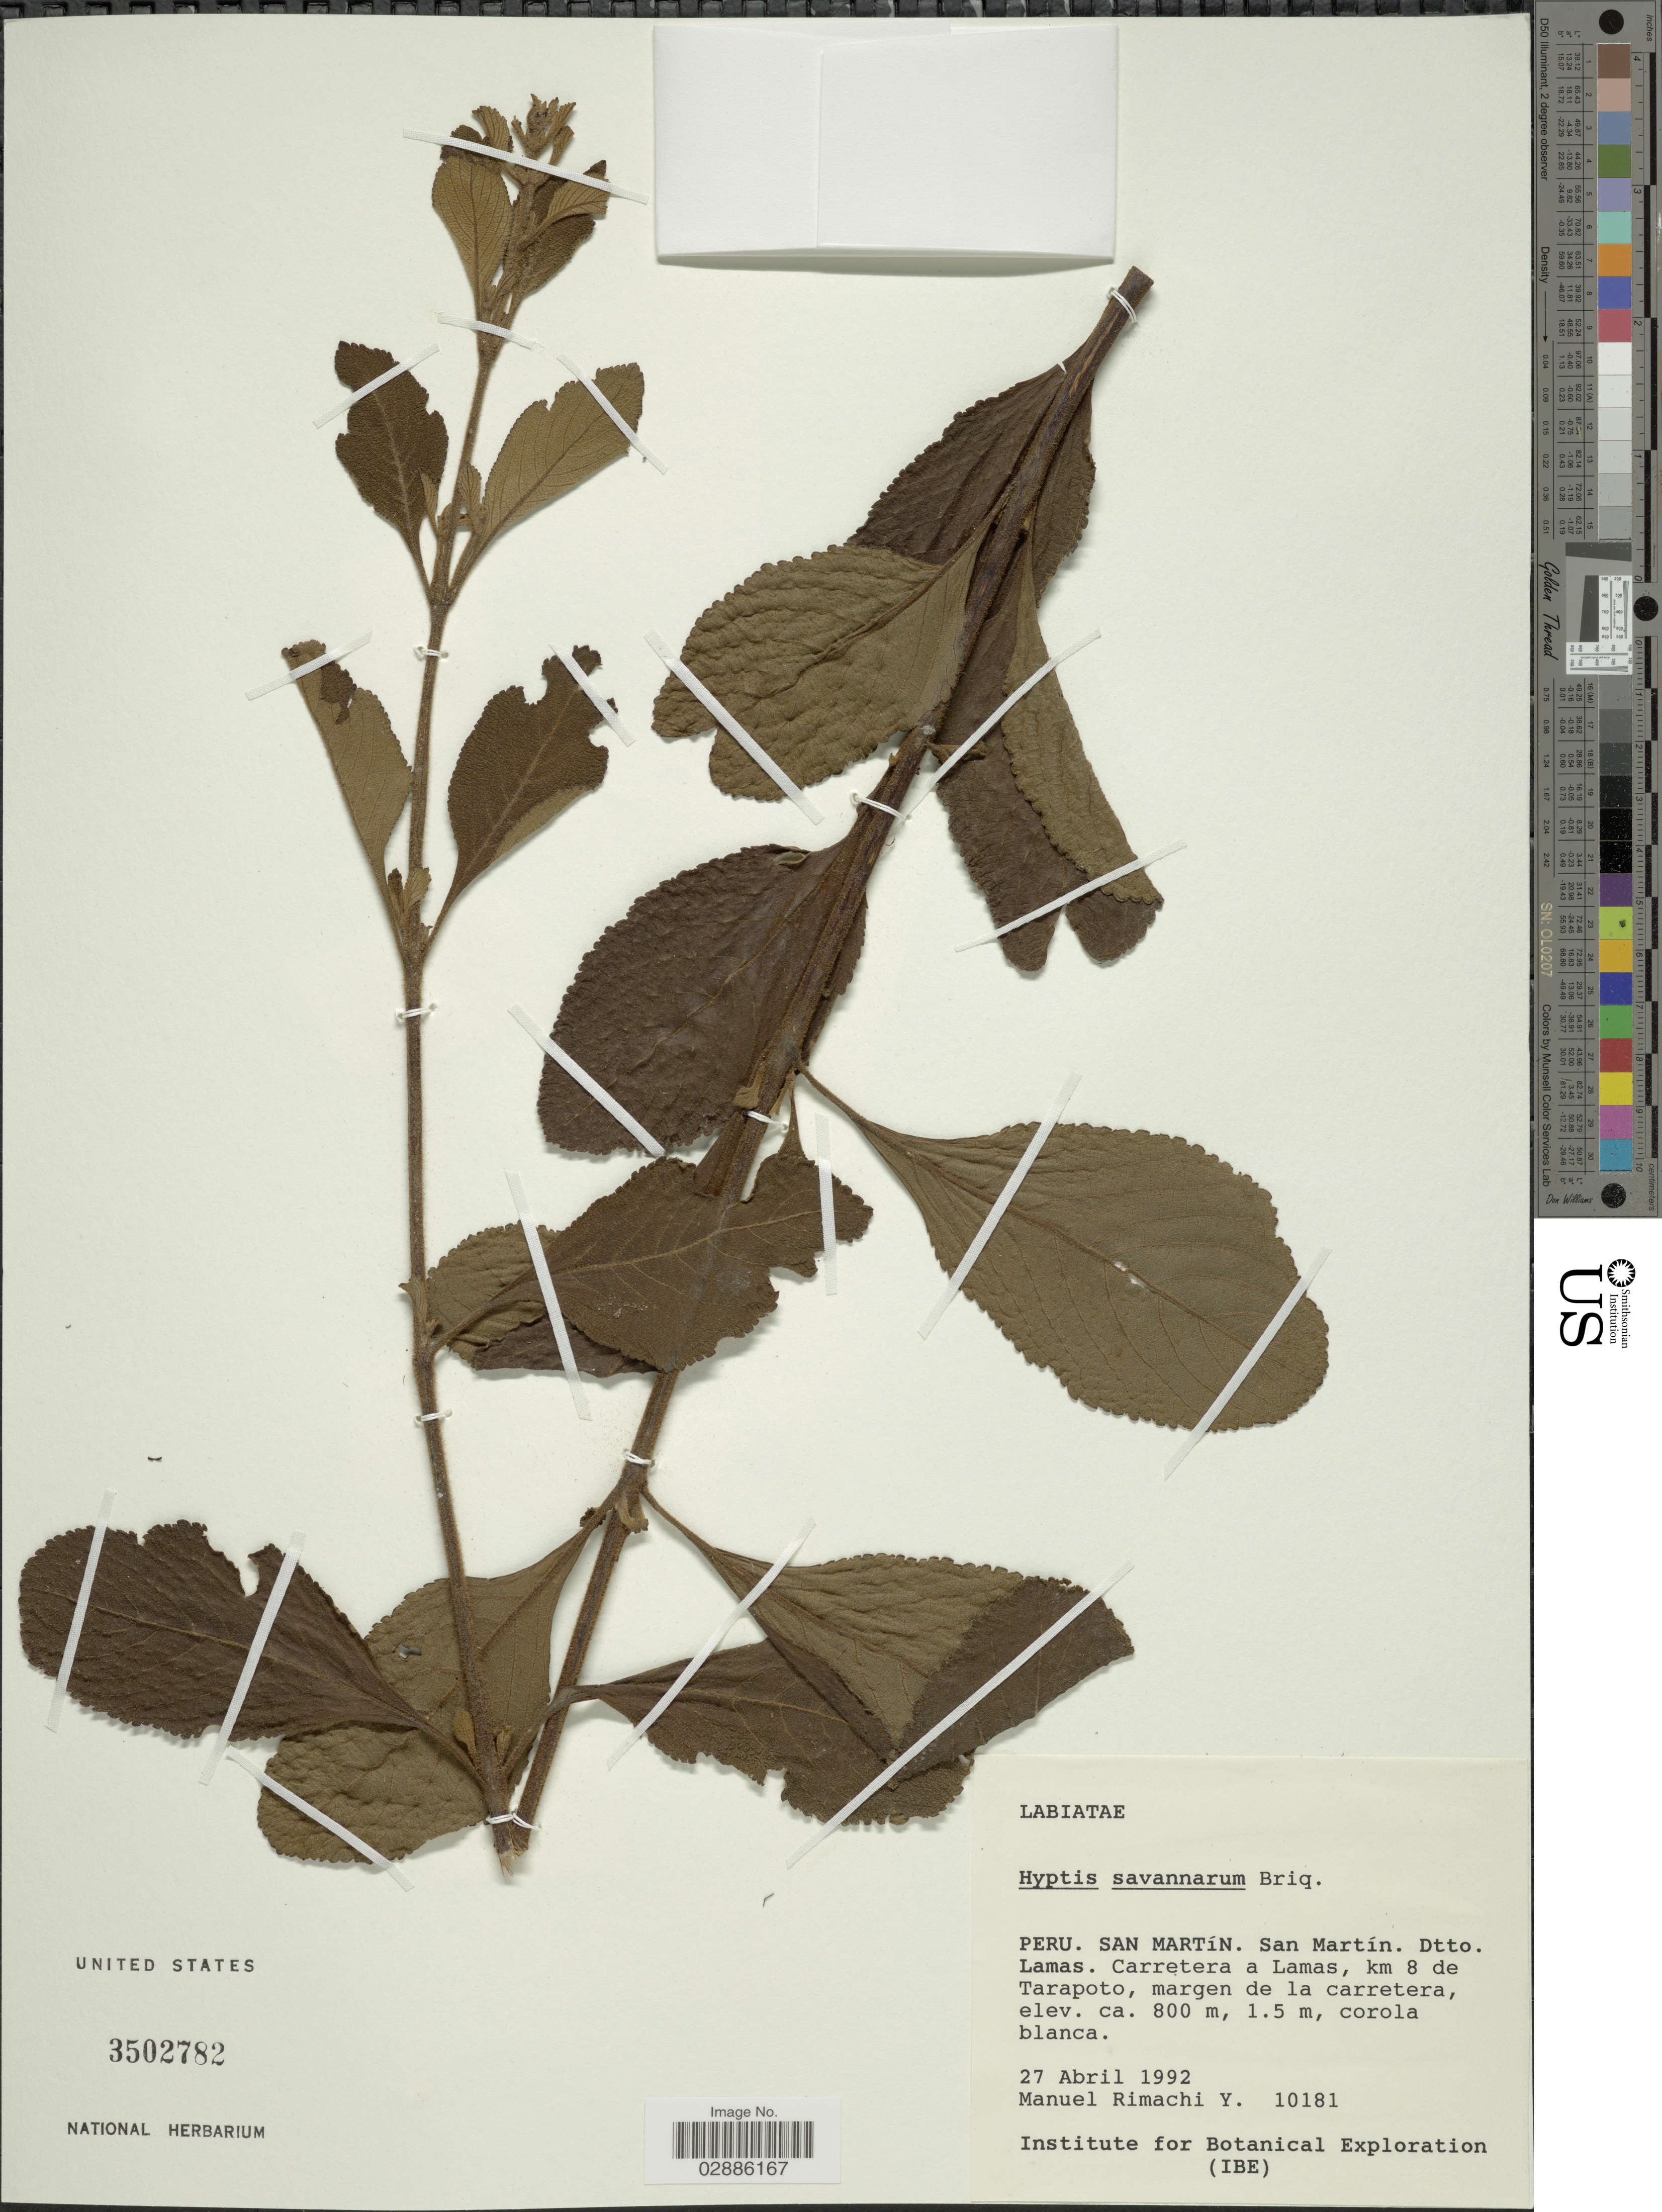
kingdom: Plantae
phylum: Tracheophyta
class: Magnoliopsida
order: Lamiales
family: Lamiaceae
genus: Hyptis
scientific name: Hyptis savannarum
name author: Briq.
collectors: M. Rimachi Y.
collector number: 10181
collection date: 1992-04-27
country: Peru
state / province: San Martín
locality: San Martín. Dtto. Lamas. Carretera a Lamas, km 8 de Tarapoto.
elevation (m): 800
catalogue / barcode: US 3502782